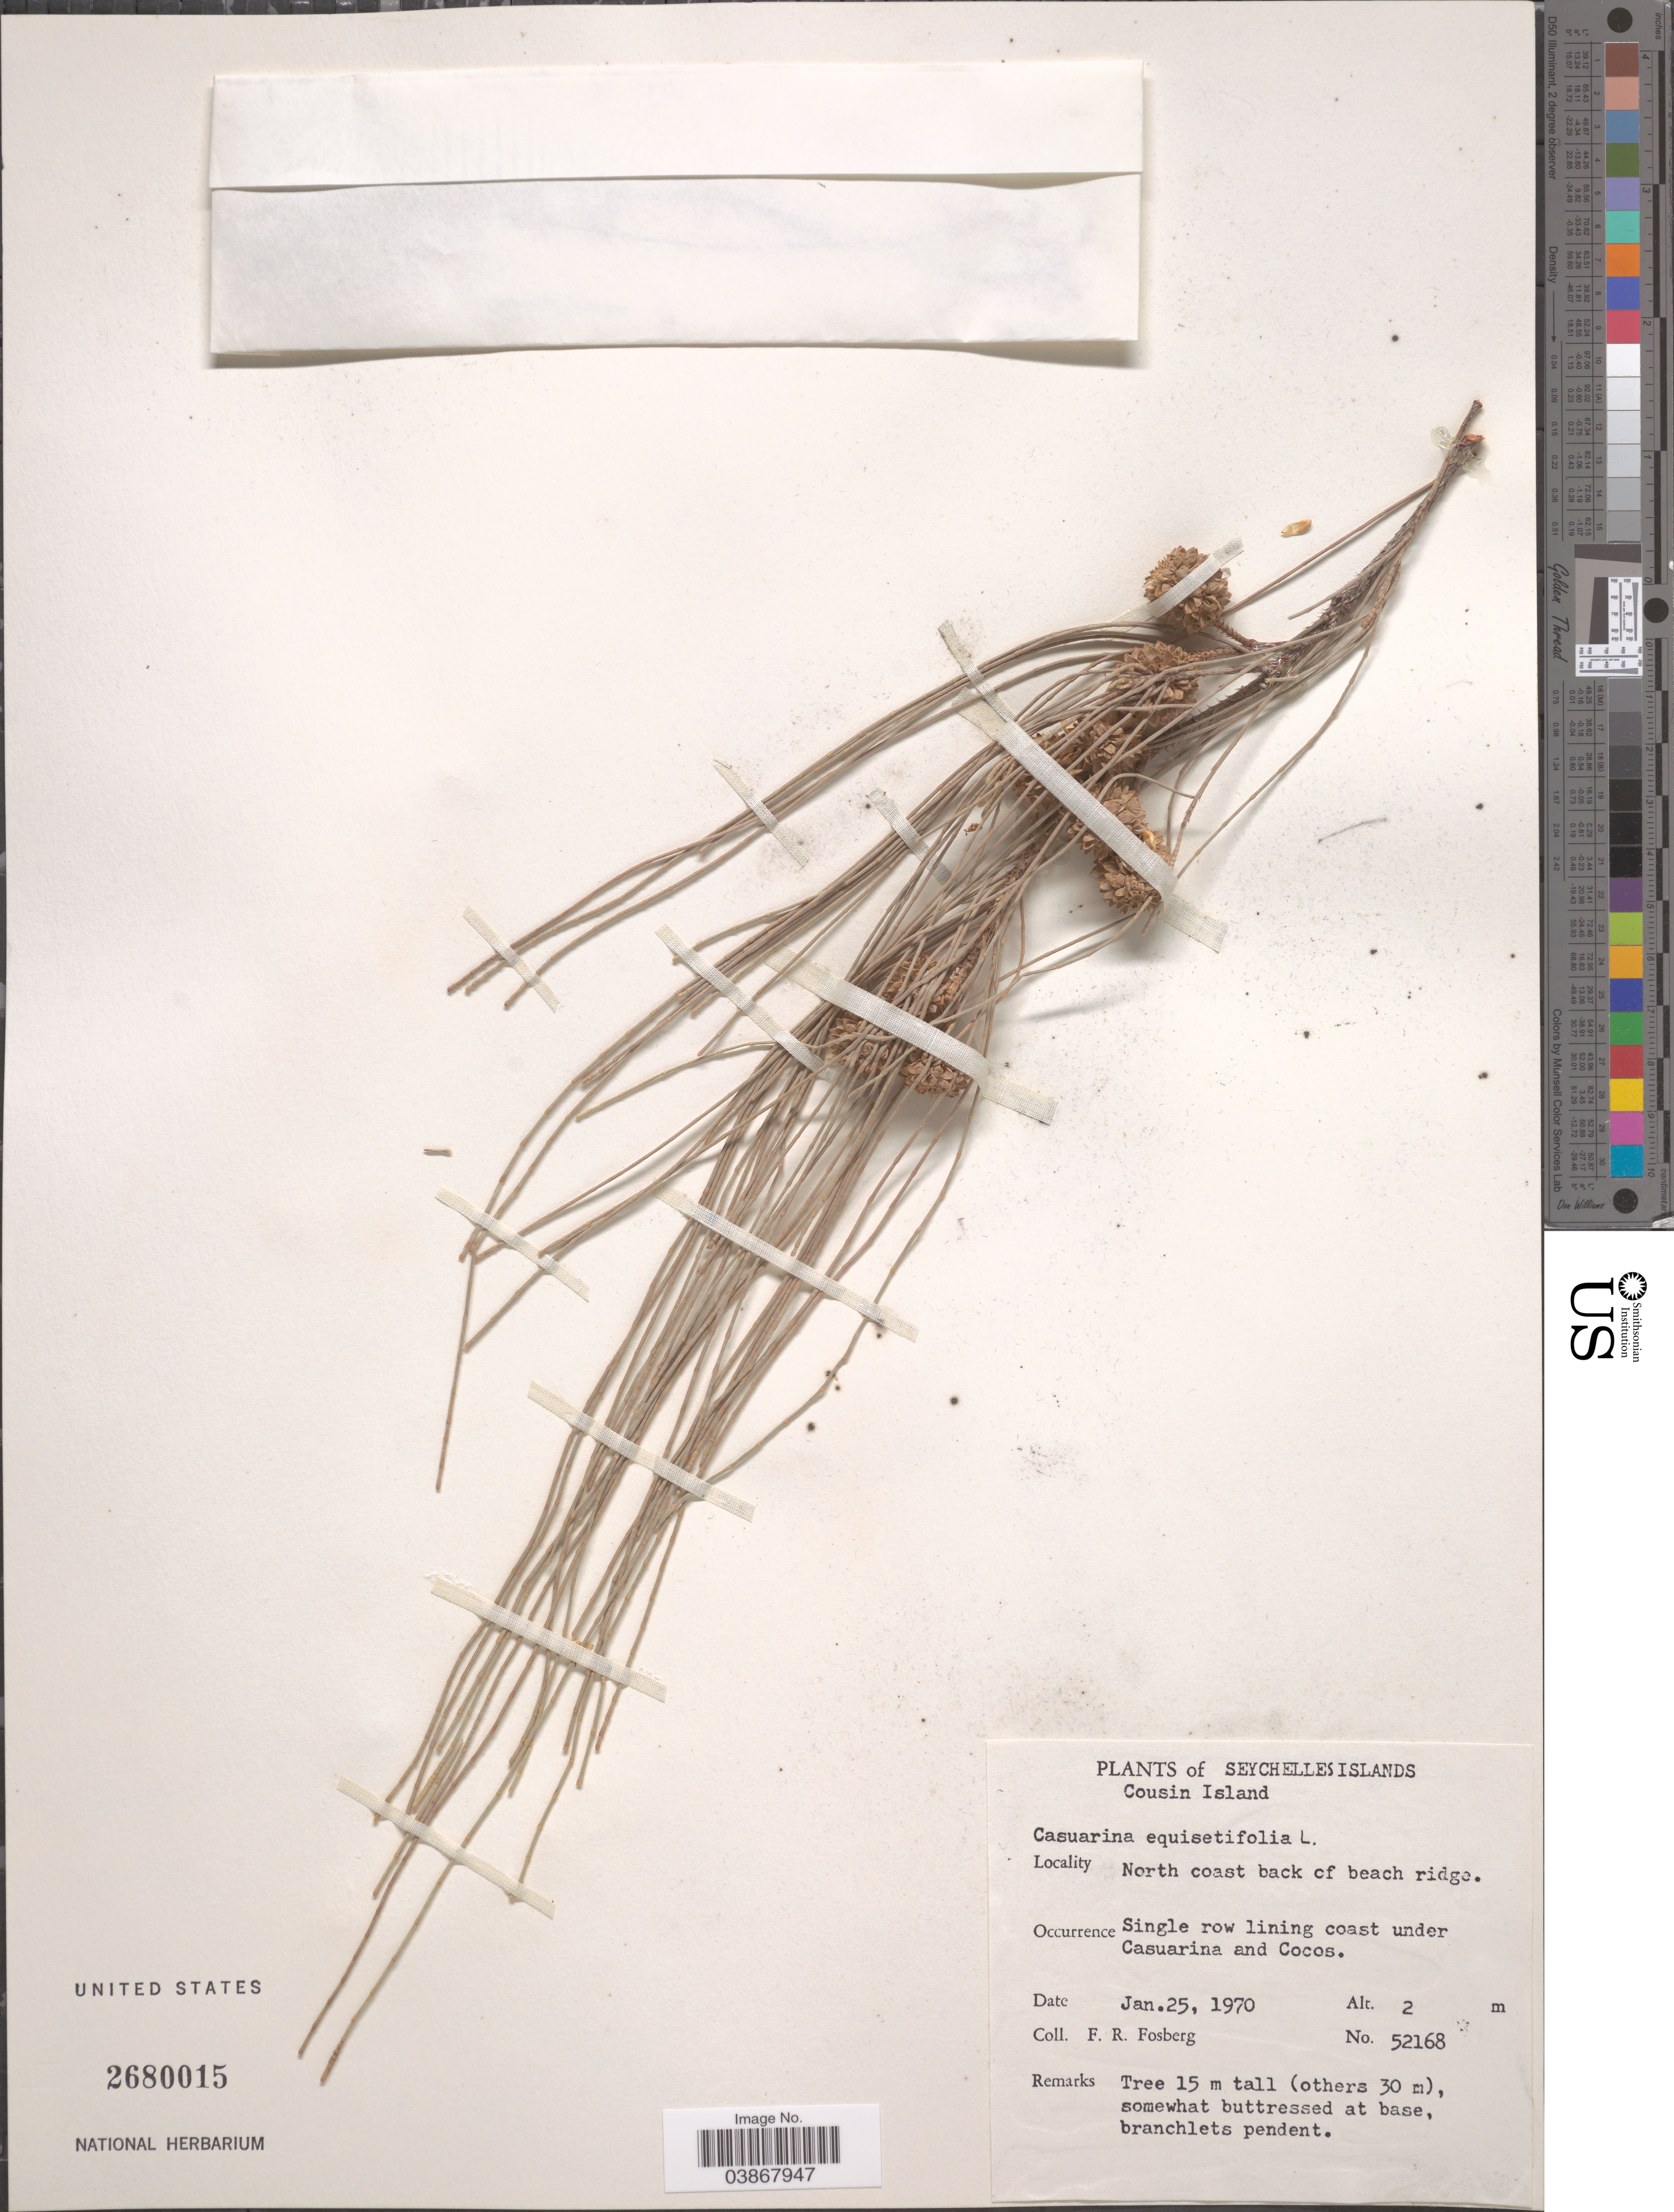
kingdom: Plantae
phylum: Tracheophyta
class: Magnoliopsida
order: Fagales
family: Casuarinaceae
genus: Casuarina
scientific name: Casuarina equisetifolia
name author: L.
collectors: F. R. Fosberg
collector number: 52168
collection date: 1970-01-25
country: Seychelles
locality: Seychelles Islands. Cousin Island. North coast back of beach ridge.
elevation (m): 2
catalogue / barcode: US 2680015